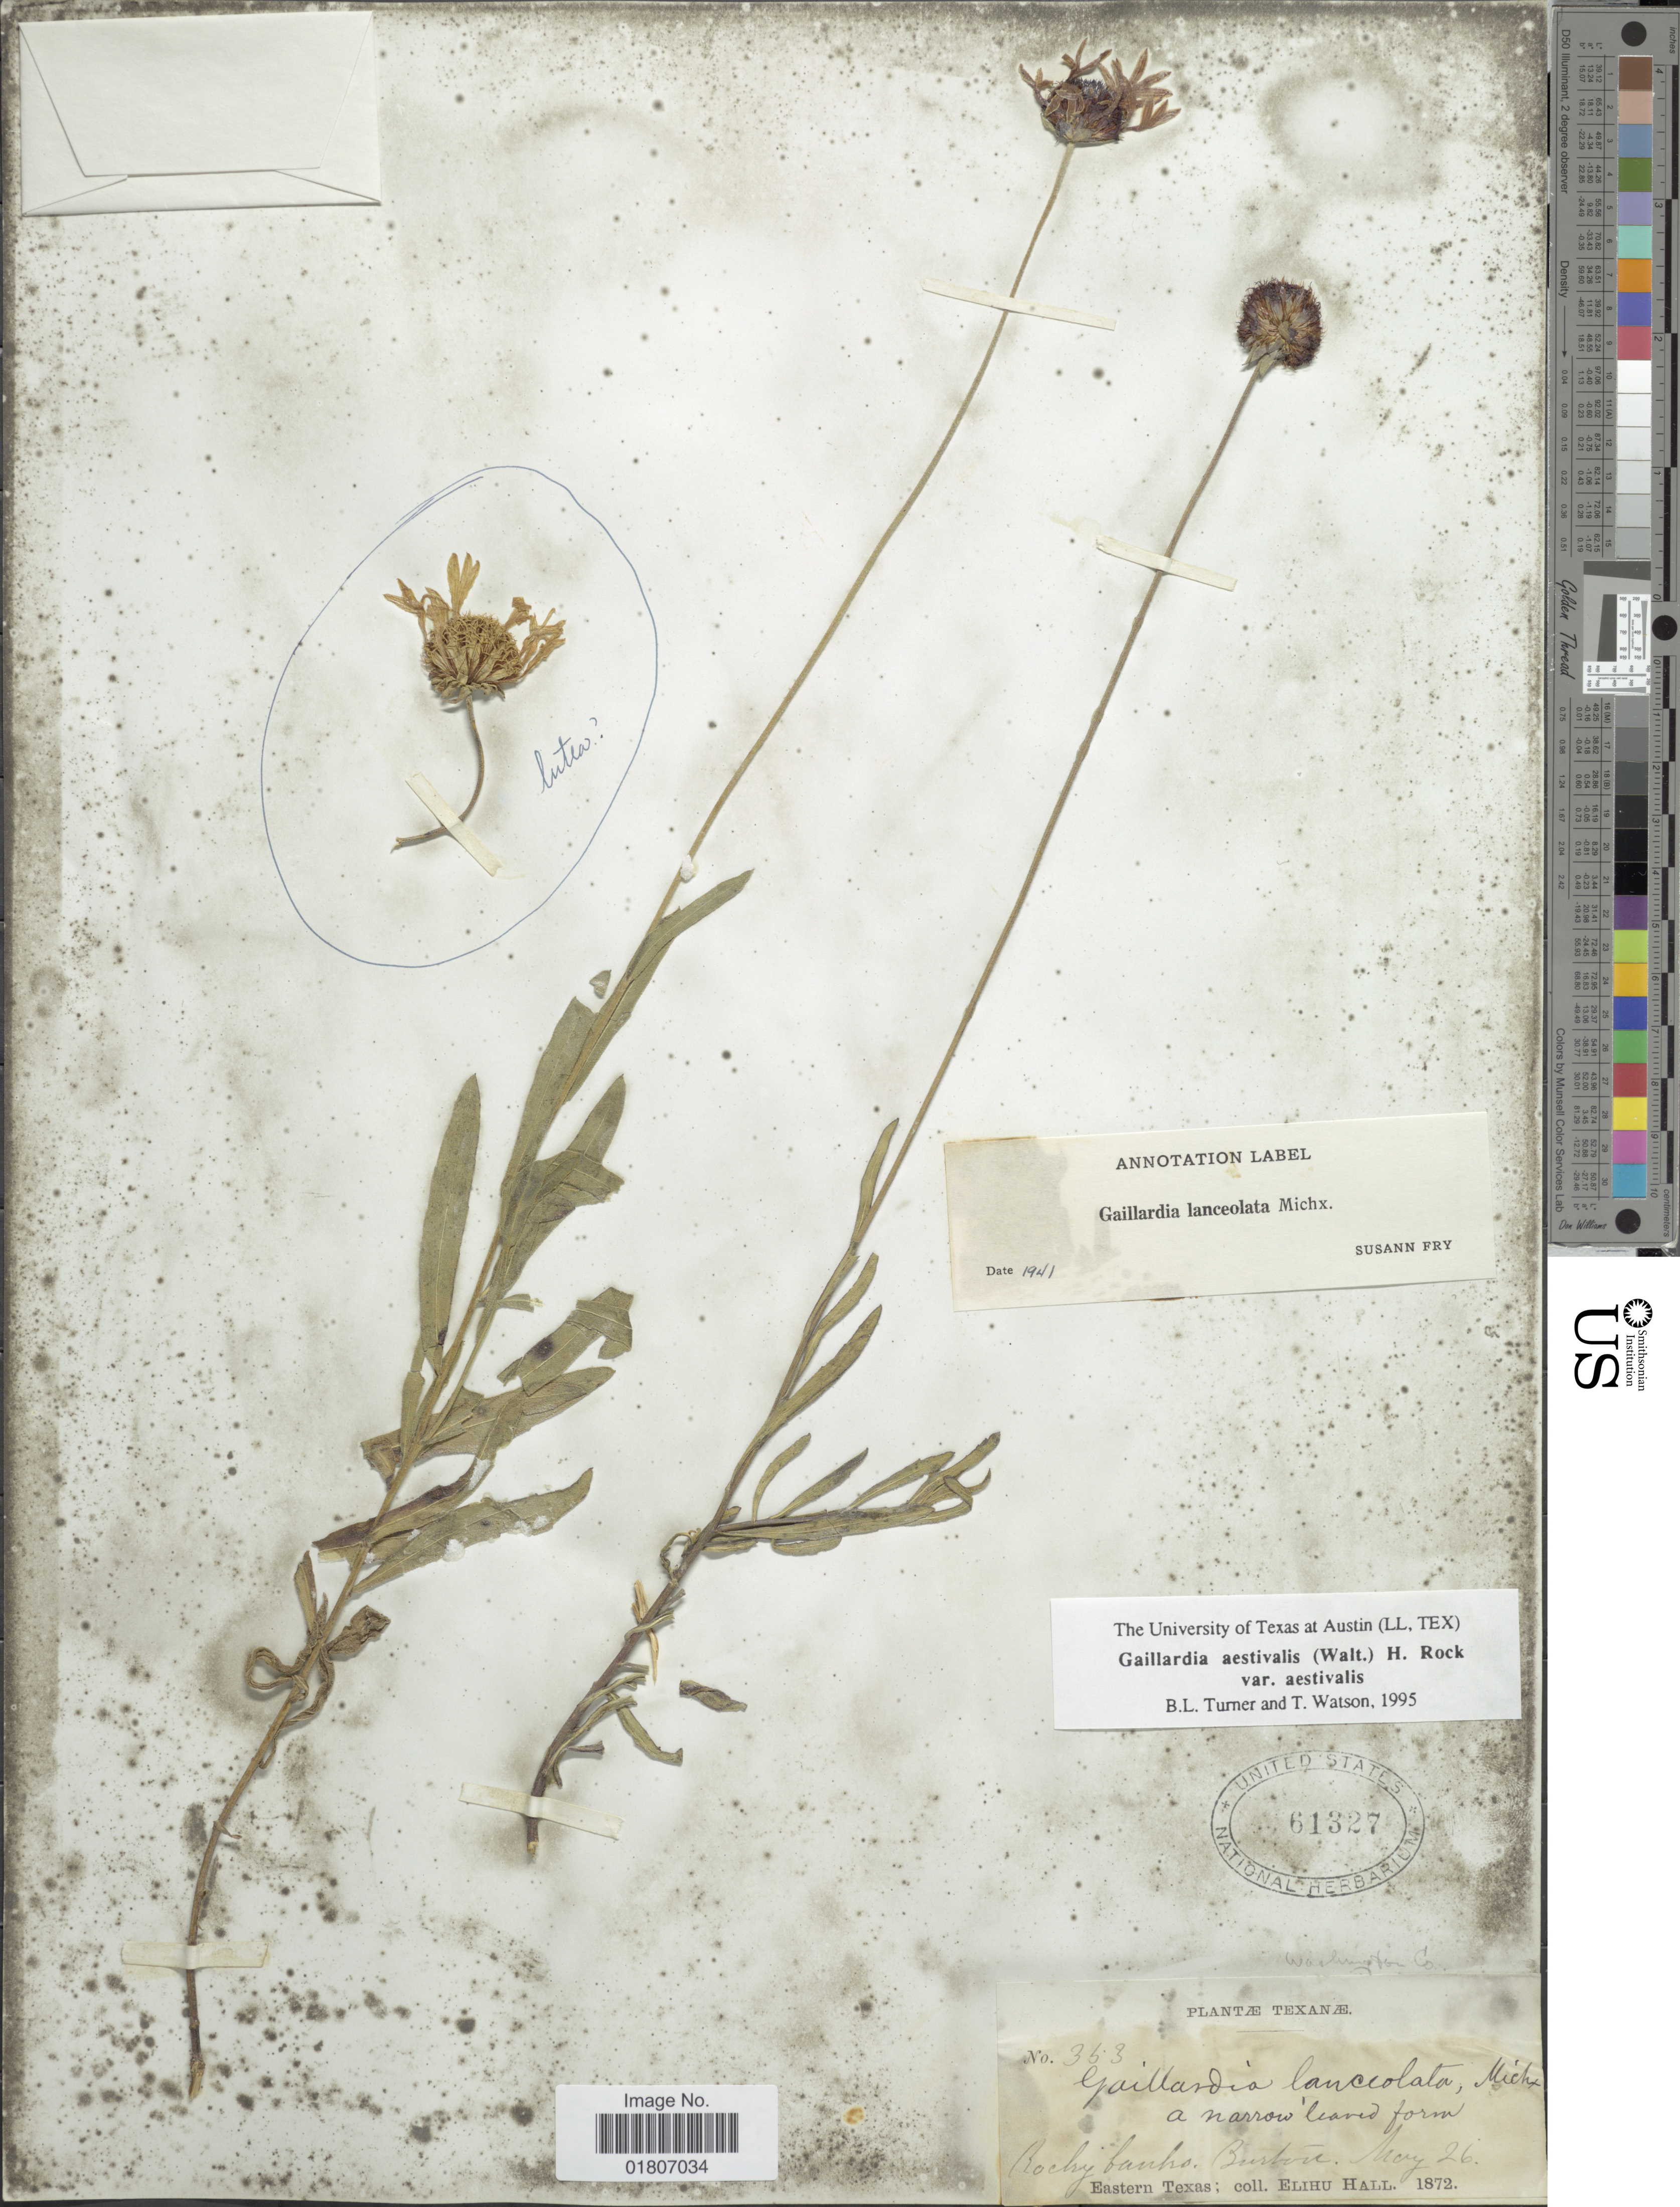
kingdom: Plantae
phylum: Tracheophyta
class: Magnoliopsida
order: Asterales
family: Asteraceae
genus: Gaillardia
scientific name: Gaillardia aestivalis var. aestivalis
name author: (Walter) H. Rock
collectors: E. Hall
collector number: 353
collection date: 1872-05-26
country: United States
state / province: Texas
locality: Washington Co. Burton. Eastern Texas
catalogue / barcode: US 61327